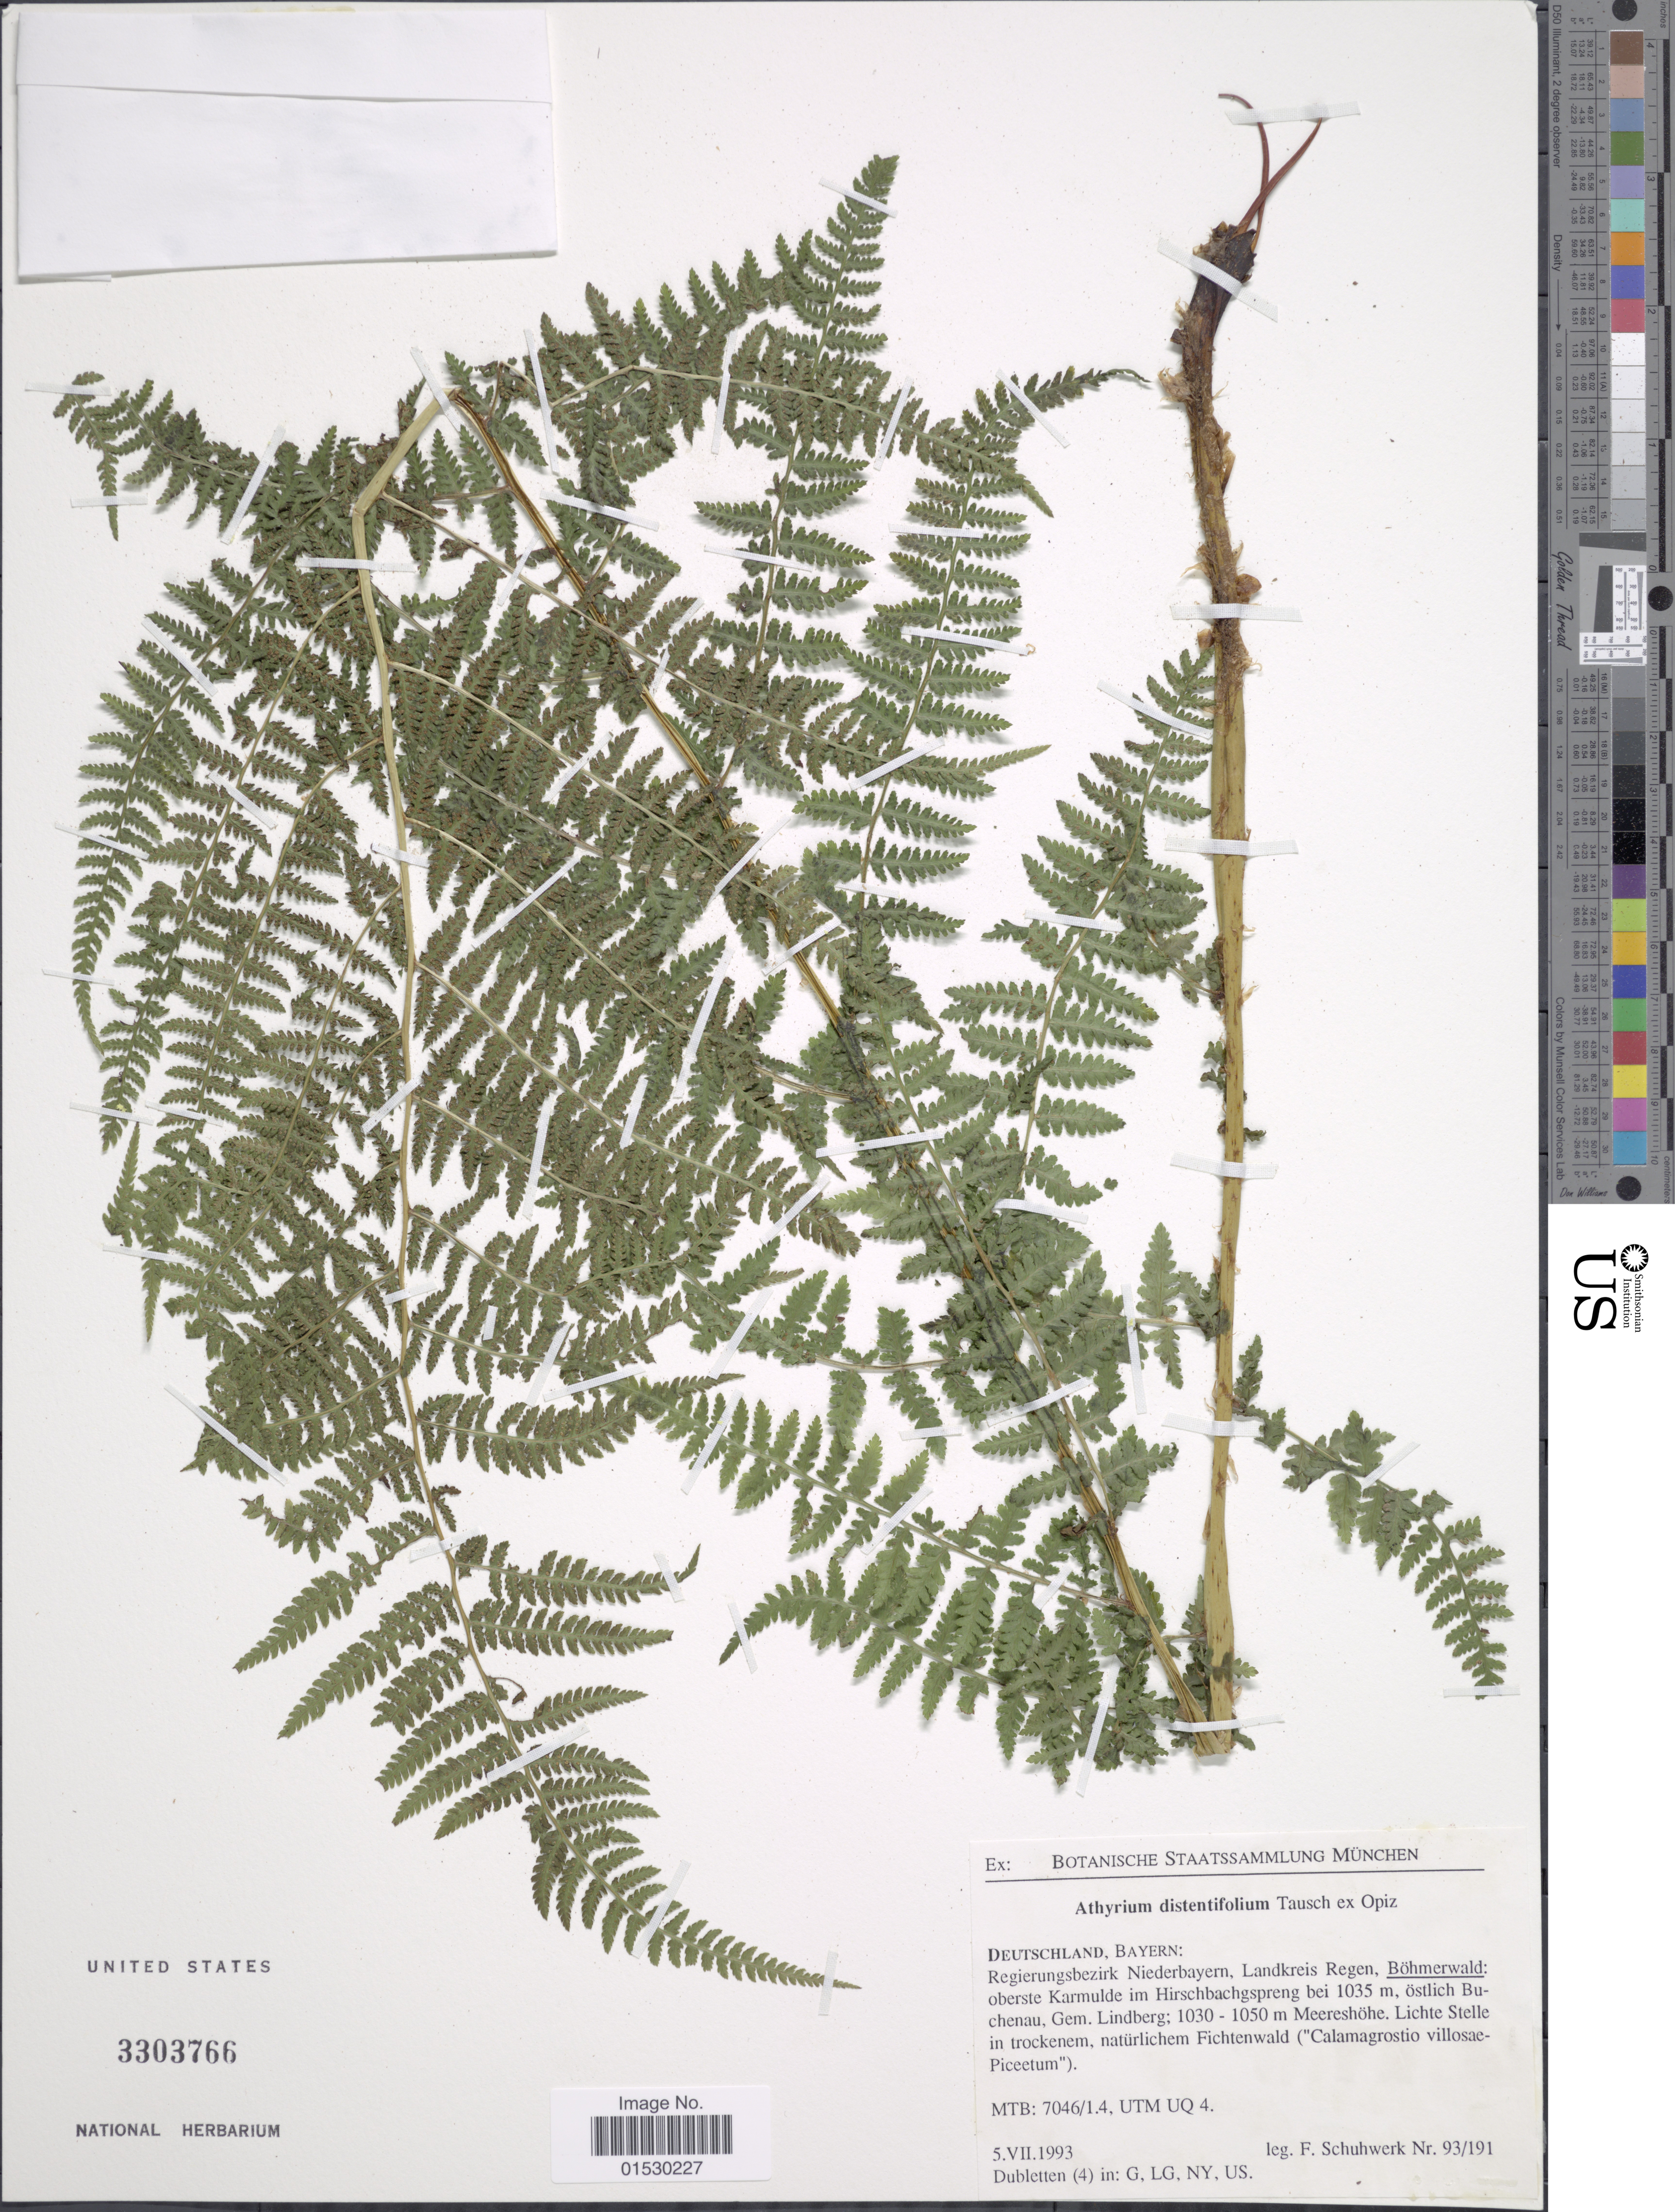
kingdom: Plantae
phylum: Tracheophyta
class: Polypodiopsida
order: Polypodiales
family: Athyriaceae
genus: Athyrium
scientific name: Athyrium distentifolilum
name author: Tausch ex Opiz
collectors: Schuhwerk, F.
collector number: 93/191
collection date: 1993-07-05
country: Germany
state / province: Bayern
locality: Regierungsbezirk Niederbayern, landkreis Regen, Bohmerwald: oberste Karmulde im Hirschbachgspreng bei 1035 m, ostlich Buchenau, Gem. Lindberg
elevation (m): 1030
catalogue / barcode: US 3303766